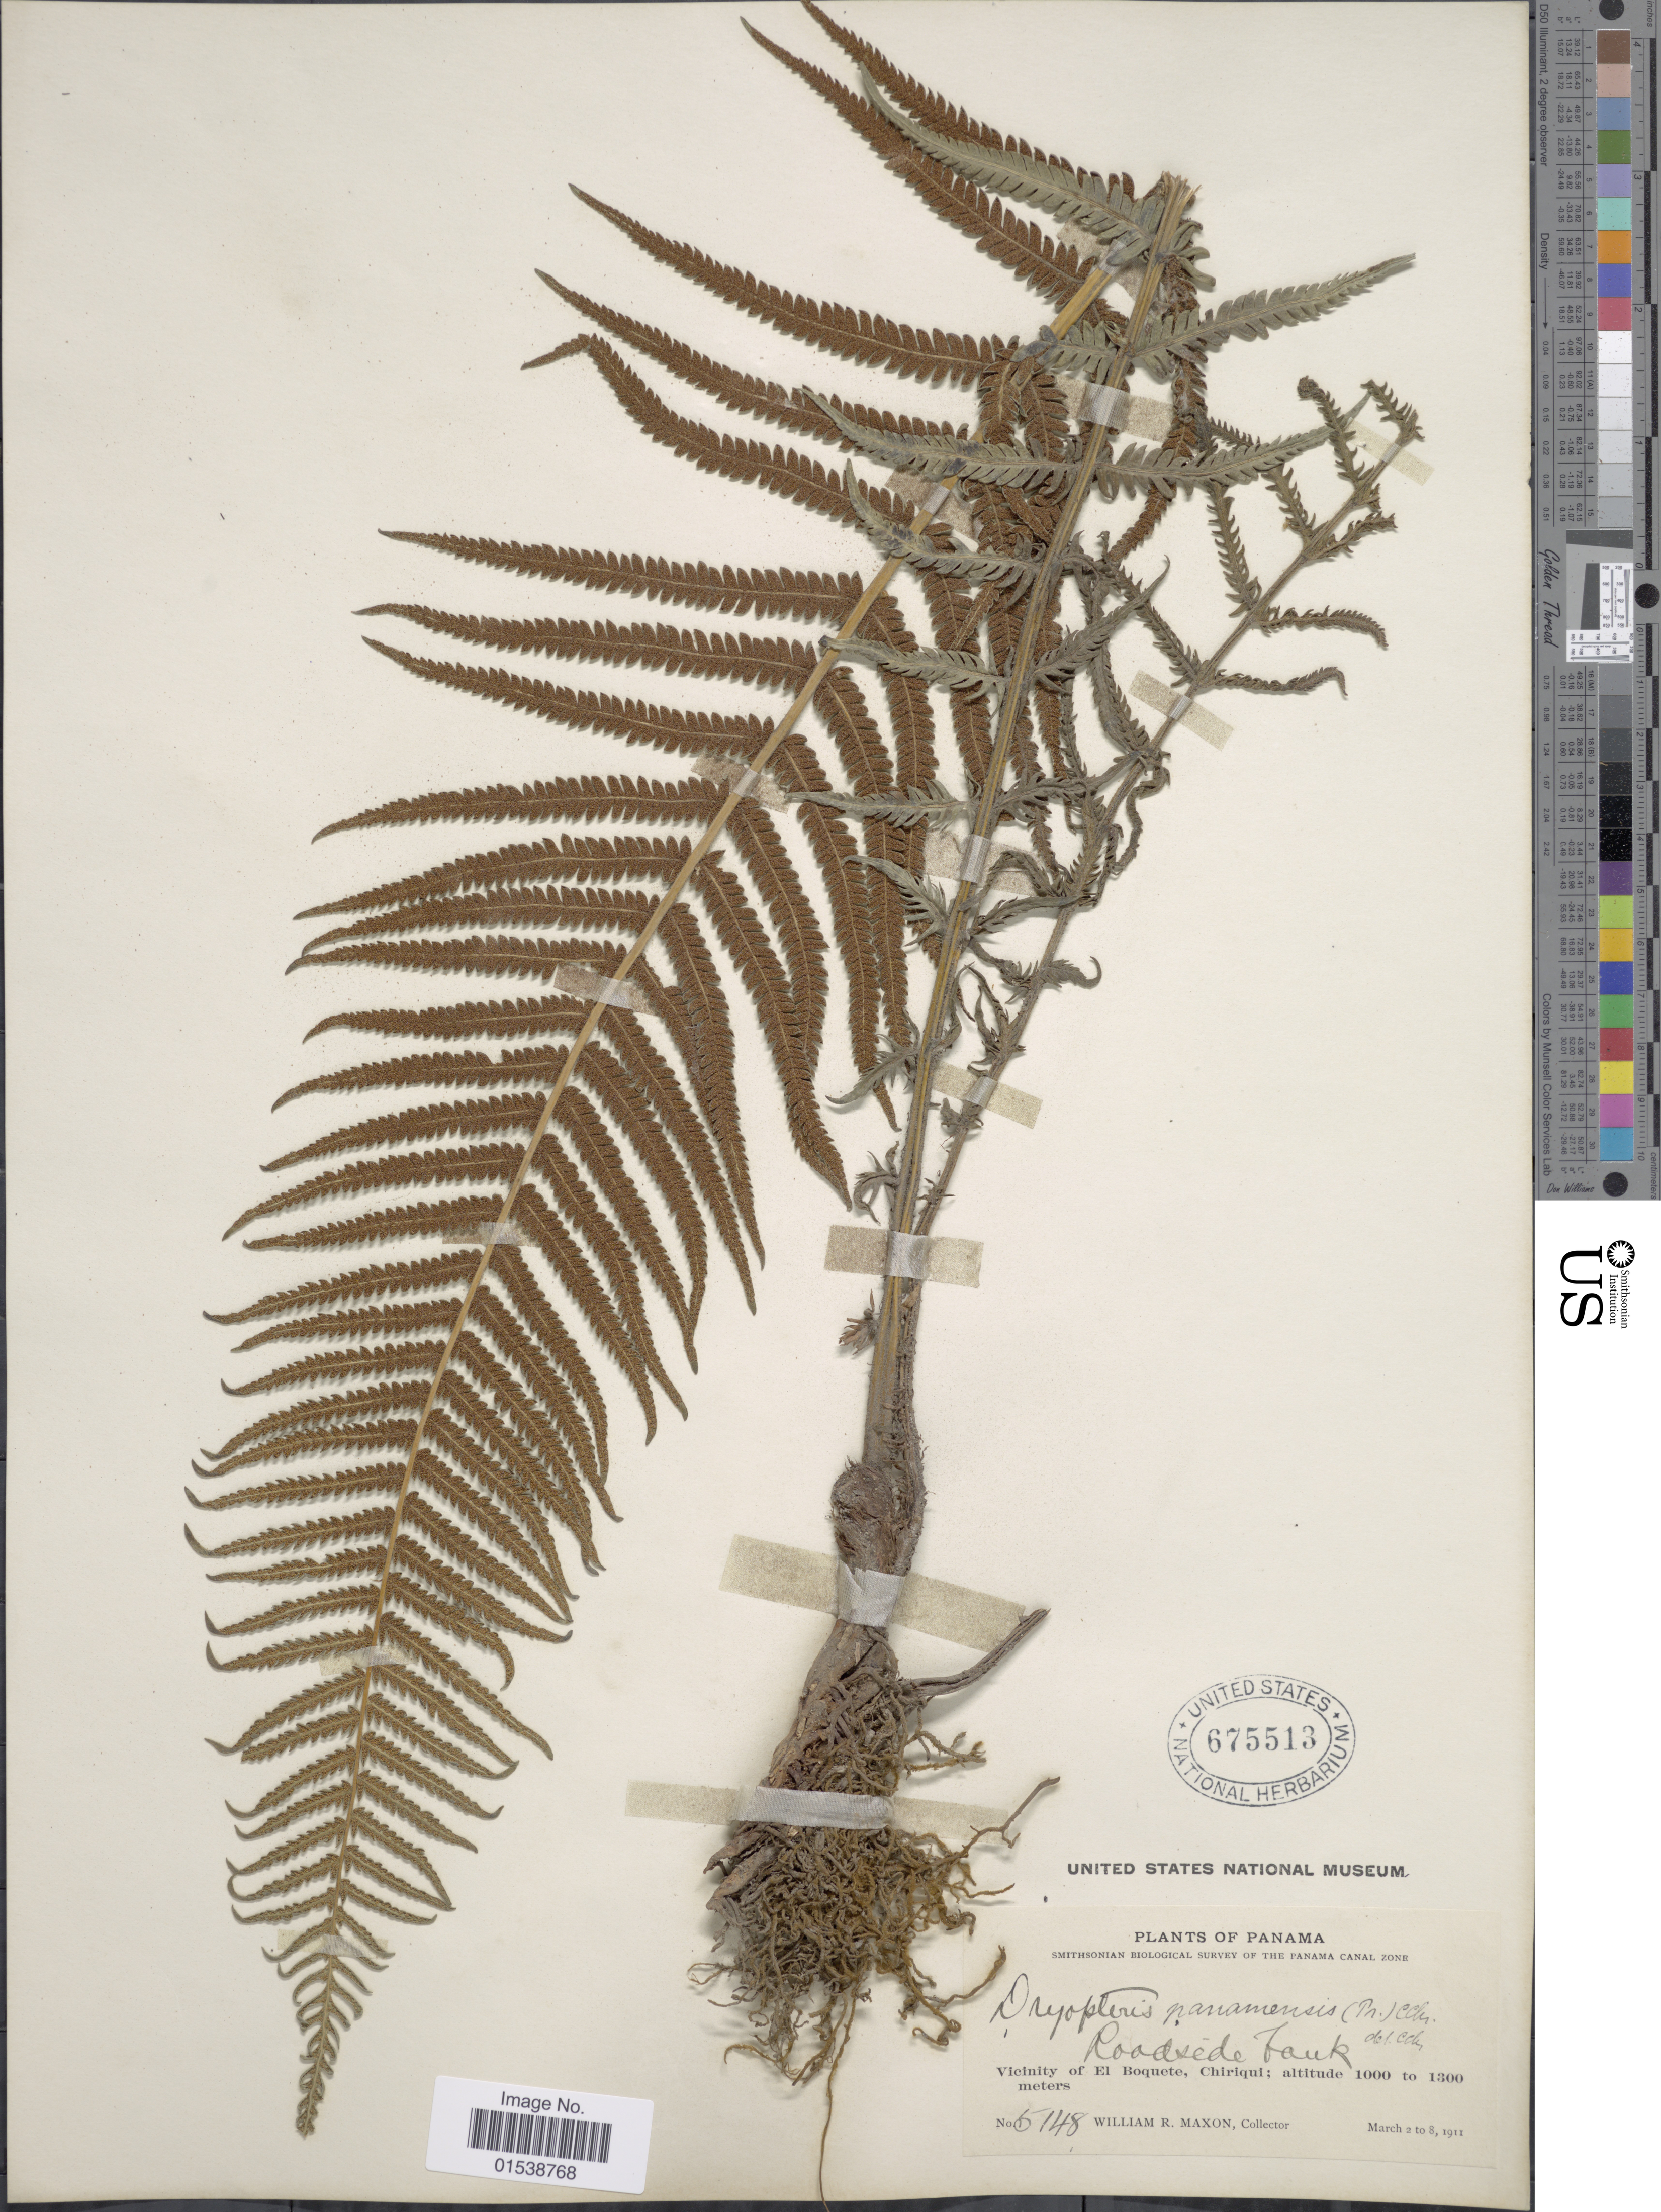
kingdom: Plantae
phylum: Tracheophyta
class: Polypodiopsida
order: Polypodiales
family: Thelypteridaceae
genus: Amauropelta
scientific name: Amauropelta resinifera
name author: (Desv.) Pic. Serm.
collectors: W. R. Maxon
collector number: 5148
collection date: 1911-03-02/1911-03-08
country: Panama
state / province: Chiriqui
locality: Vicinity of El Boquete, Chiriqui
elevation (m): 1000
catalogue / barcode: US 675513